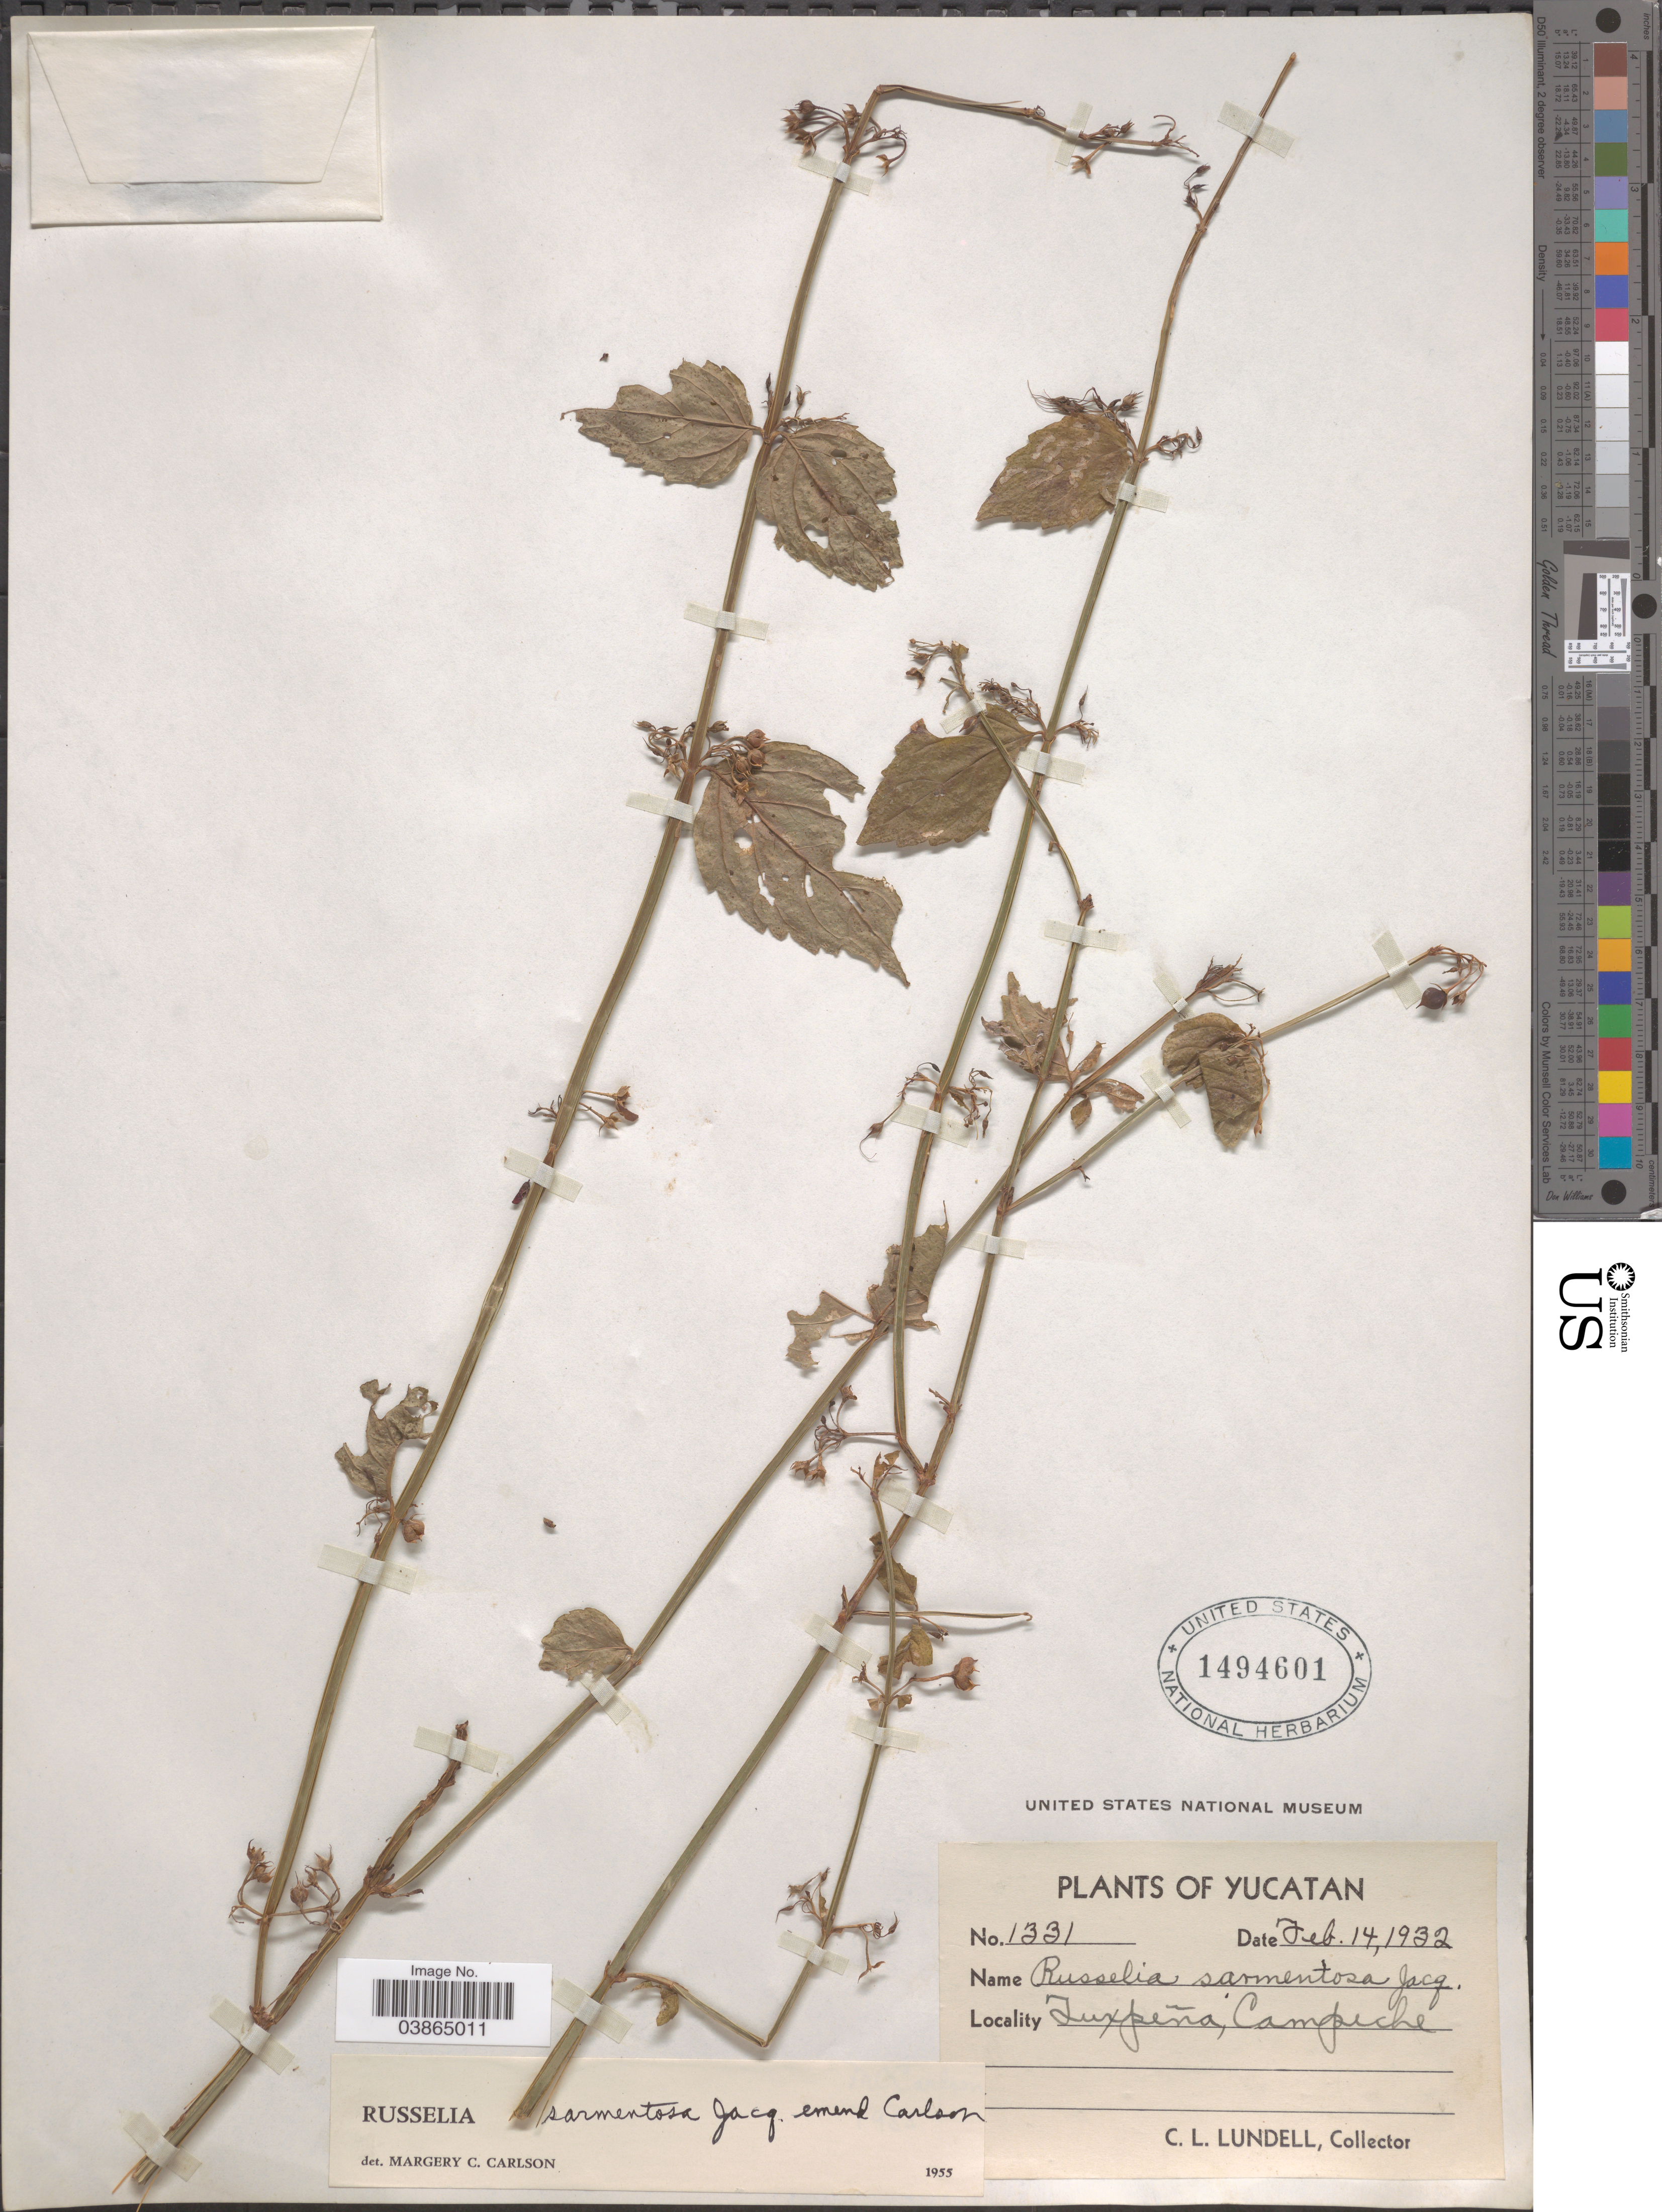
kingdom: Plantae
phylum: Tracheophyta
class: Magnoliopsida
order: Lamiales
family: Plantaginaceae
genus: Russelia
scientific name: Russelia sarmentosa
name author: Jacq.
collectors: C. L. Lundell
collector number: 1331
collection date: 1932-02-14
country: Mexico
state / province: Campeche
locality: Yucatan, Tuxpeña.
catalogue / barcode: US 1494601